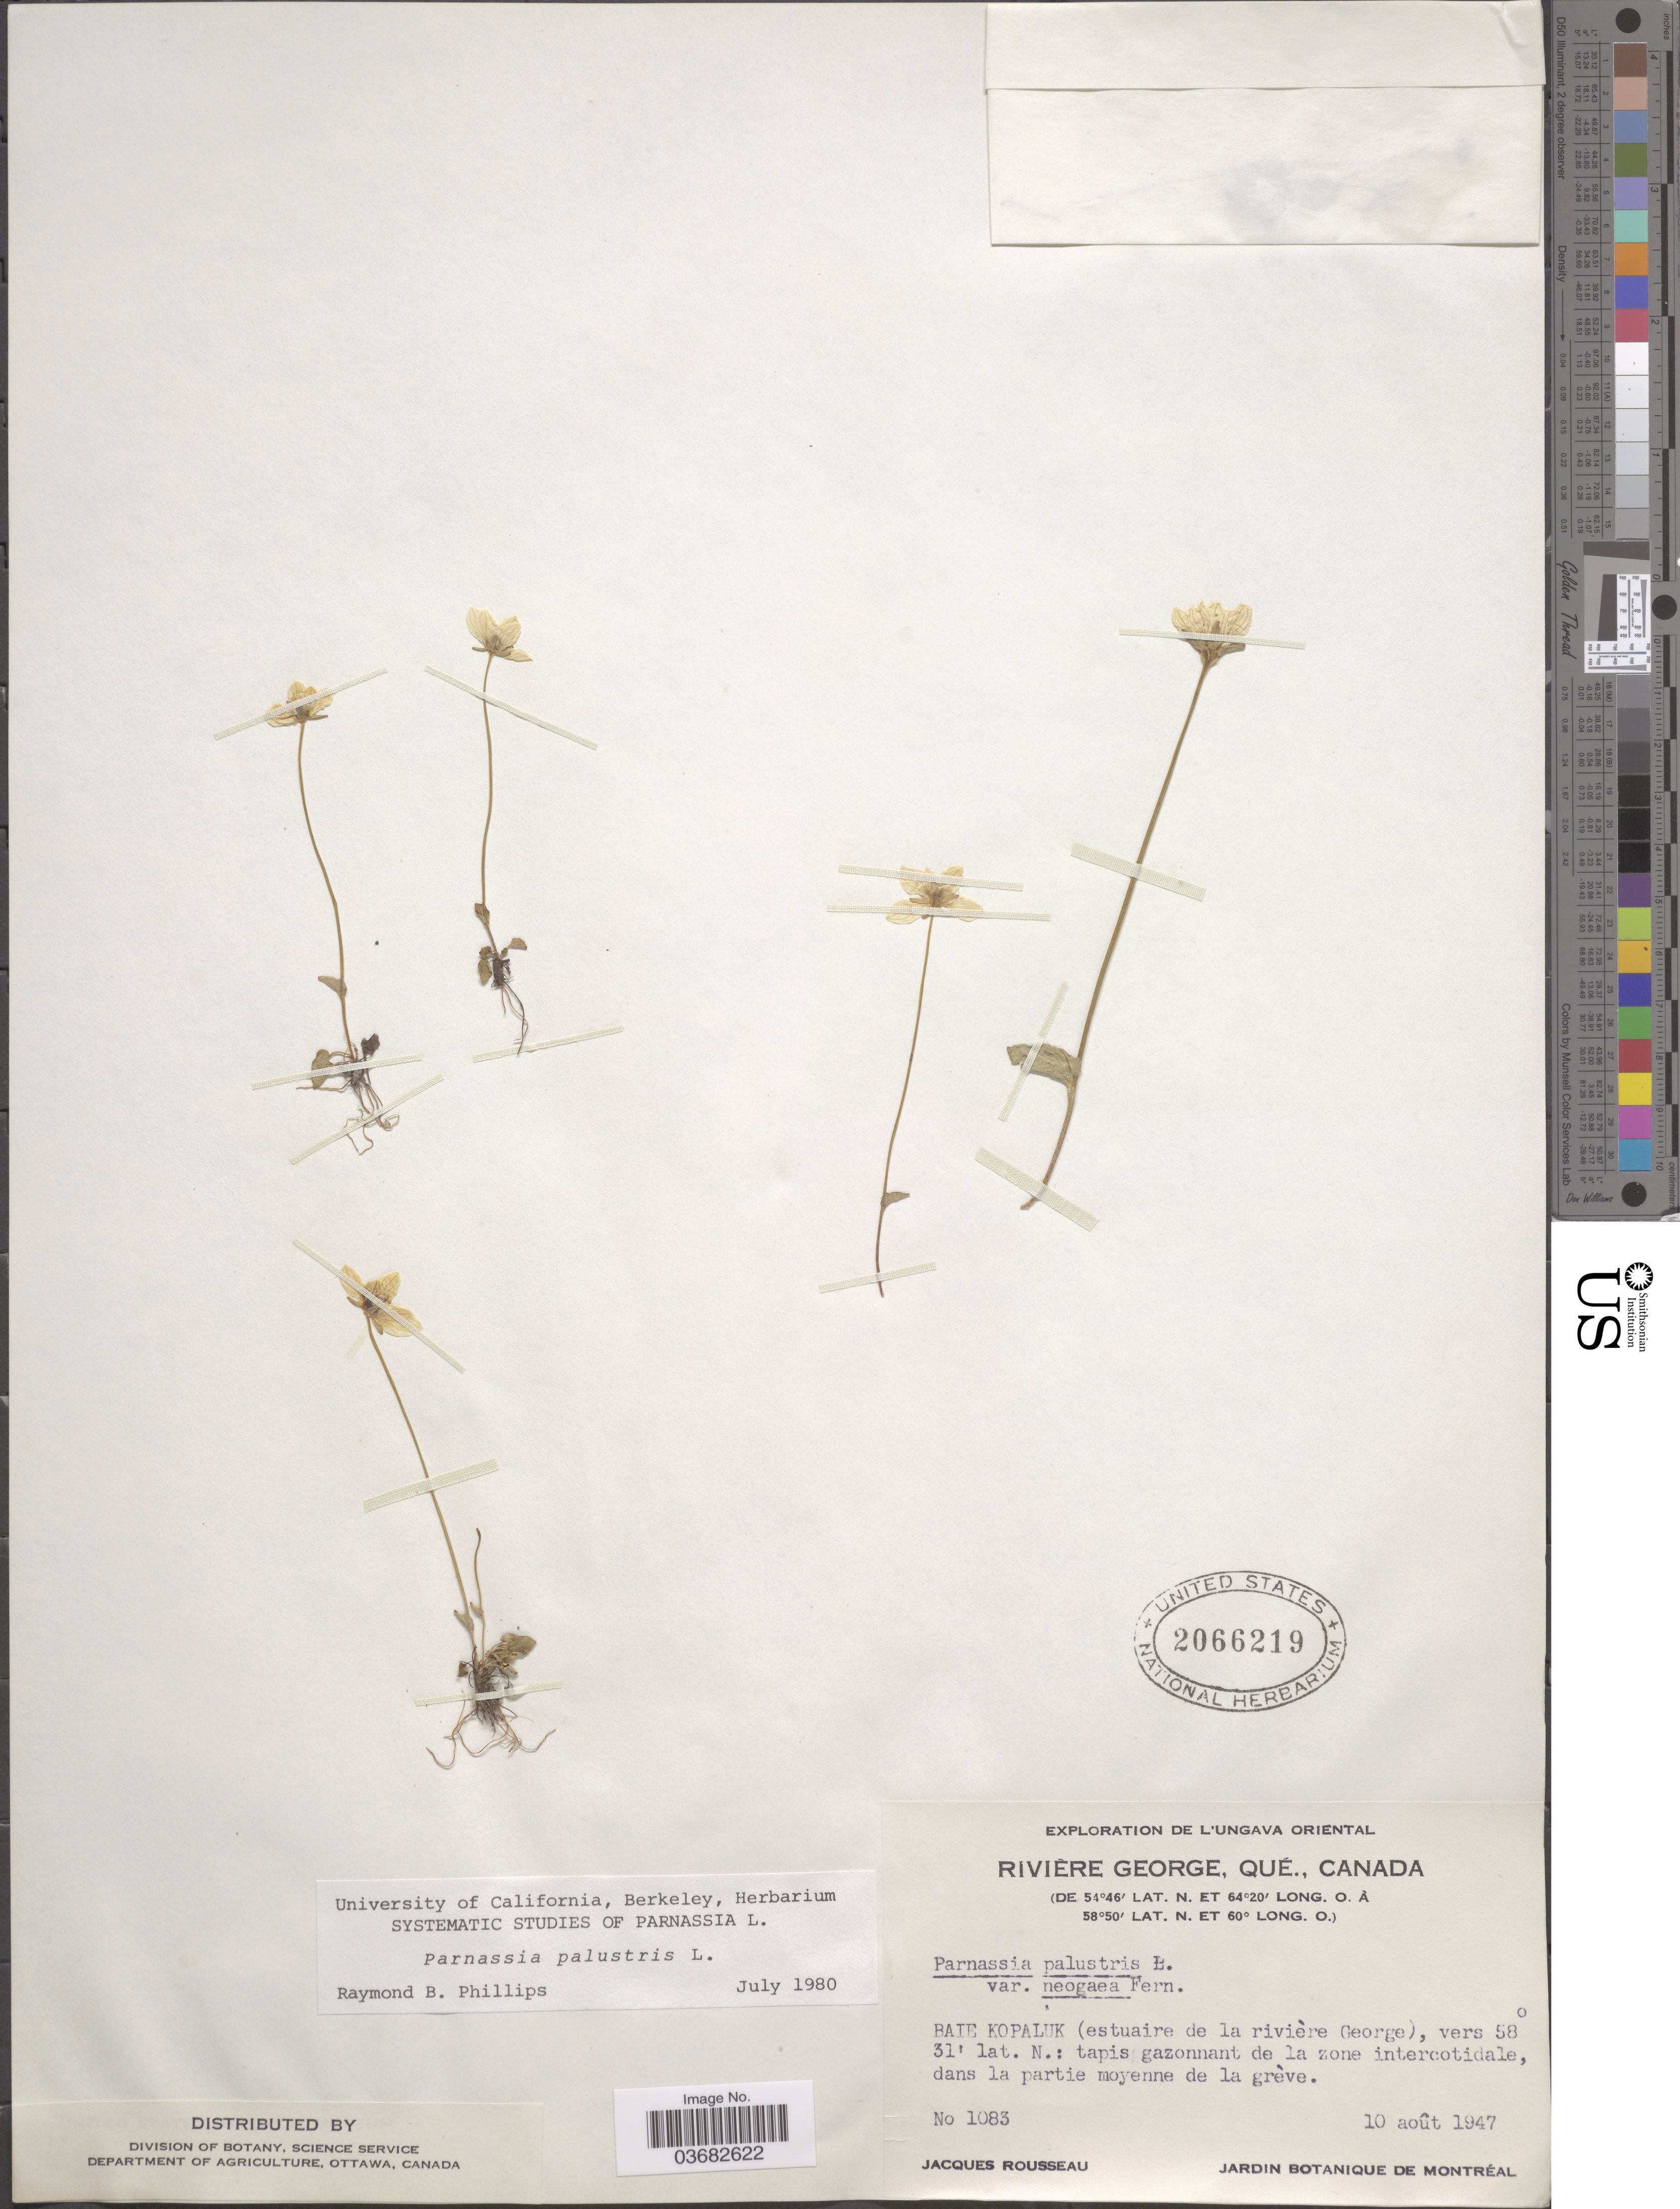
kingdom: Plantae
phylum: Tracheophyta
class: Magnoliopsida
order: Celastrales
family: Parnassiaceae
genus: Parnassia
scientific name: Parnassia palustris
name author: L.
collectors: J. Rousseau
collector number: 1083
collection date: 1947-08-10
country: Canada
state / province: Quebec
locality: Exploration de L'Ungava Oriental. Rivière George. Baie Kopaluk (estuaire de la rivière George).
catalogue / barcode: US 2066219